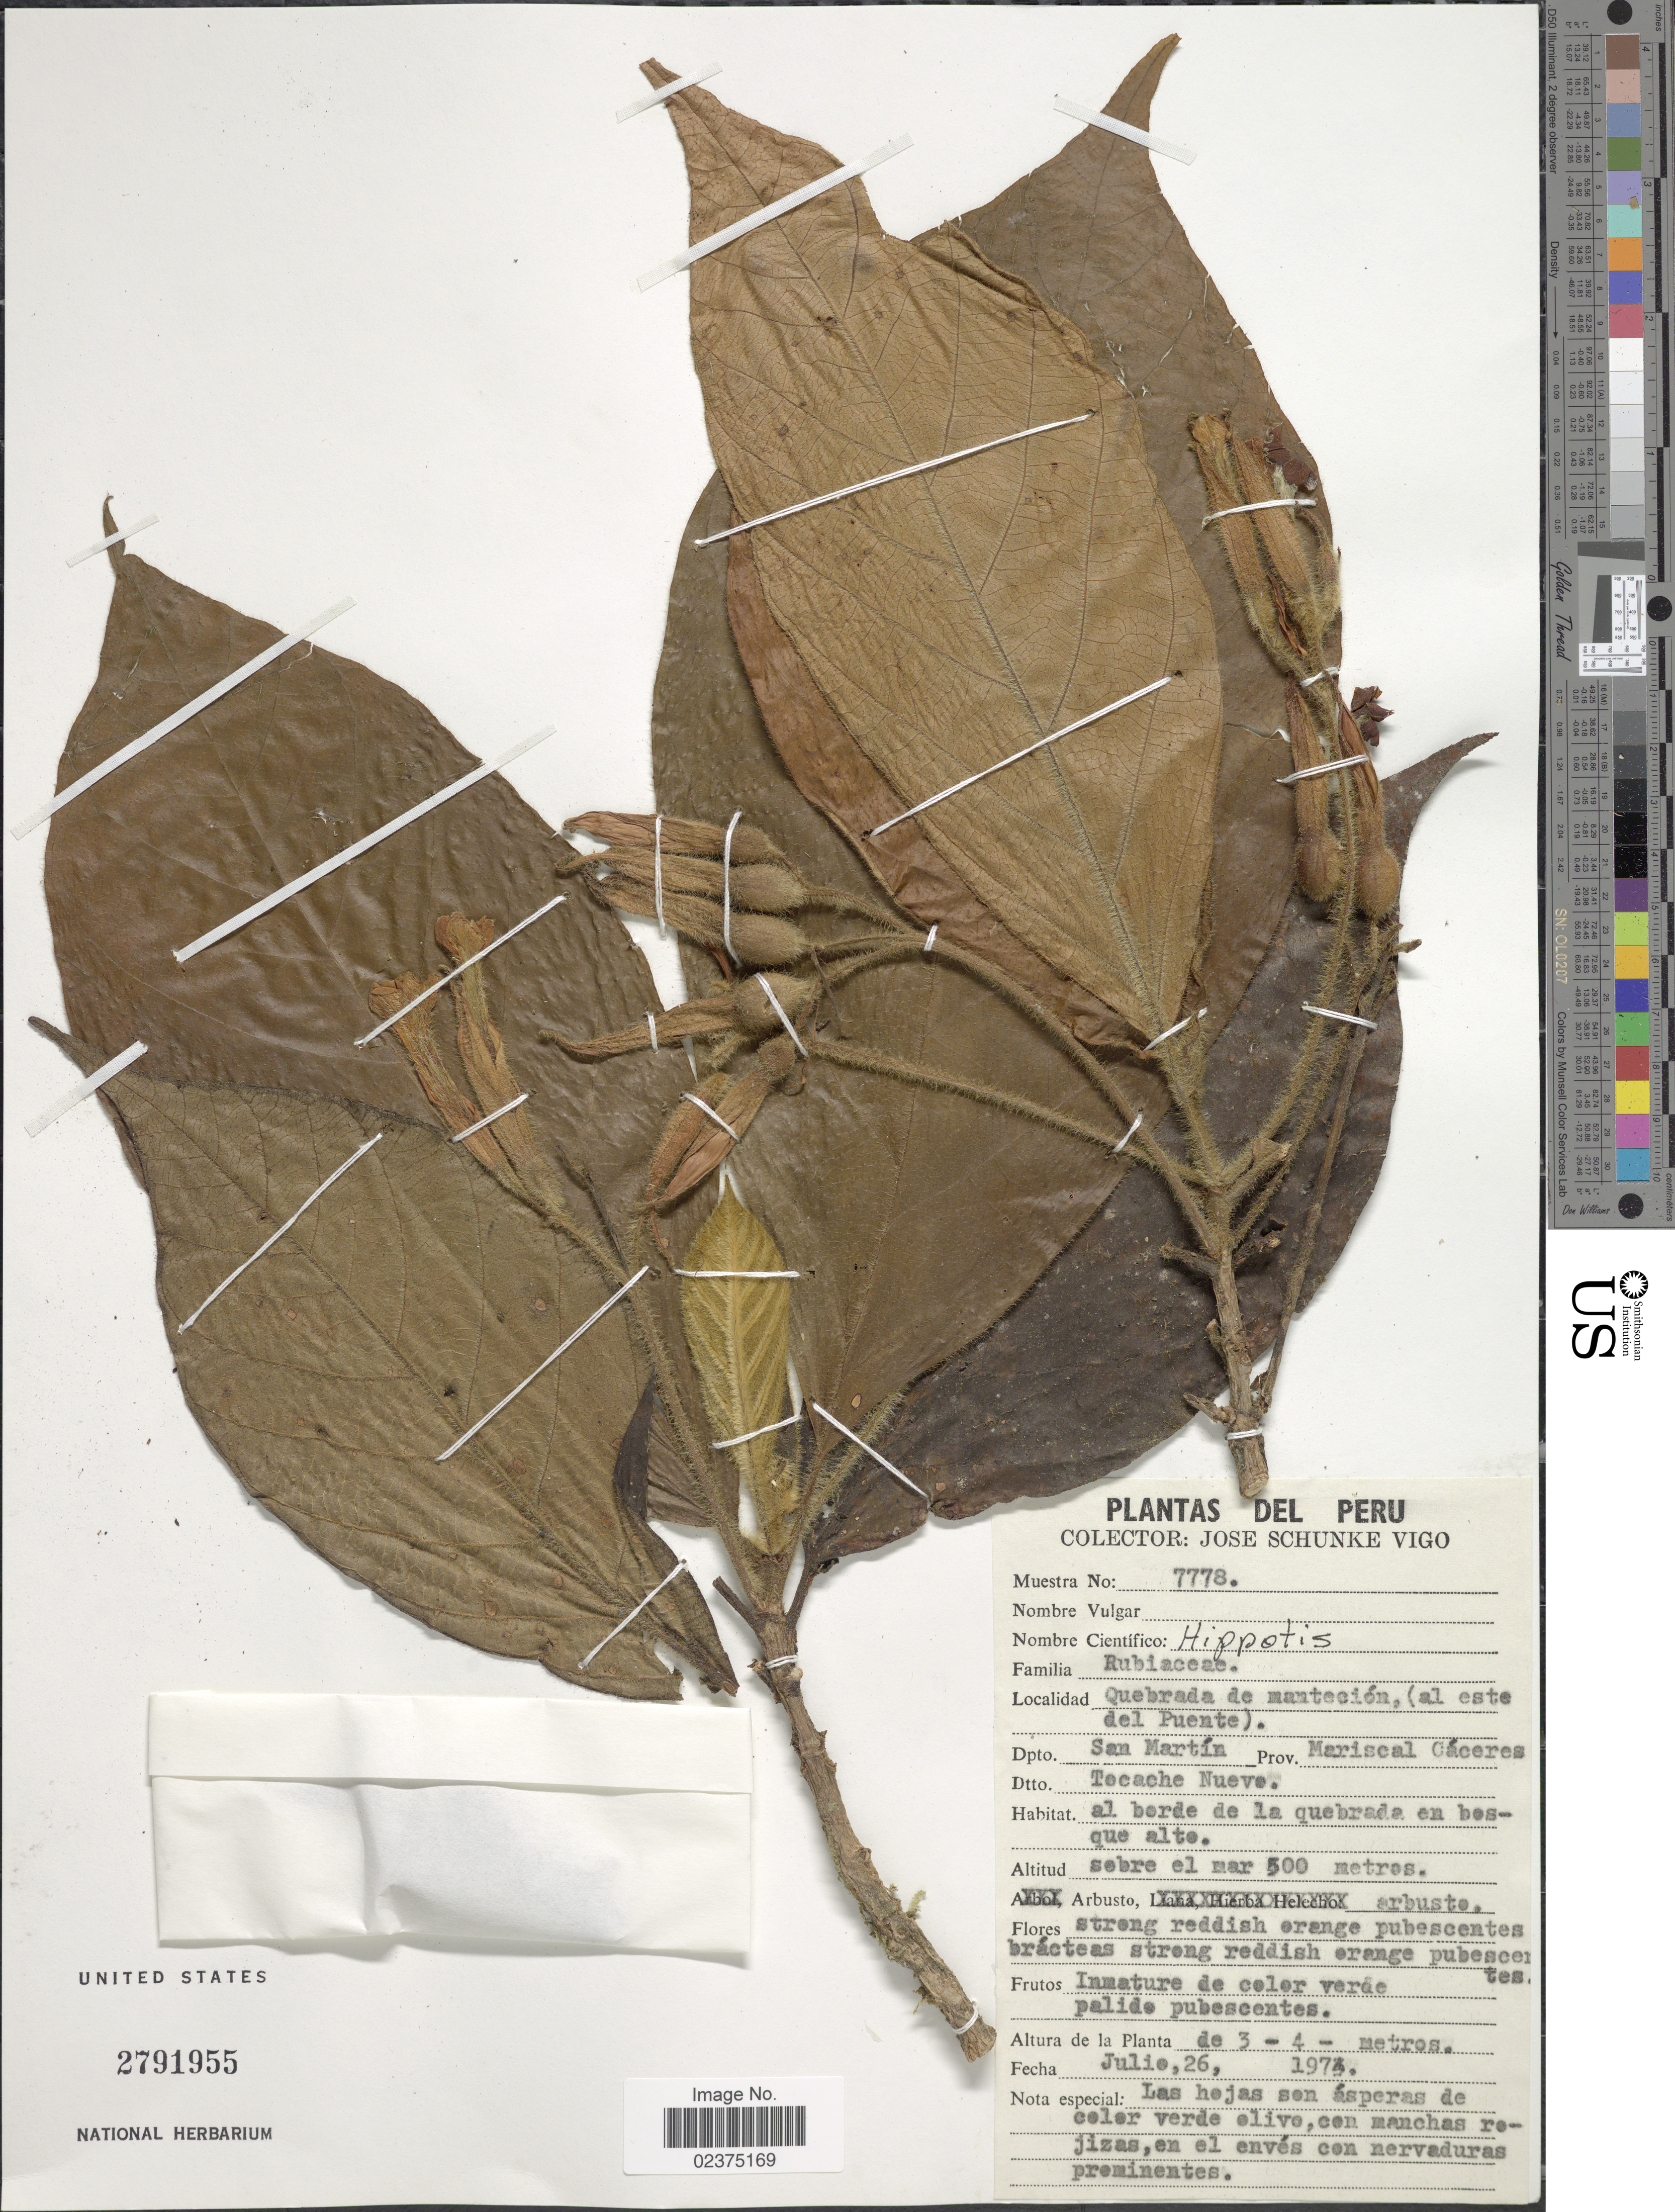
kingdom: Plantae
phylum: Tracheophyta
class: Magnoliopsida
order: Gentianales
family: Rubiaceae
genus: Hippotis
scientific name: Hippotis sp.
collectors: J. Schunke Vigo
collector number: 7778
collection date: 1973-07-26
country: Peru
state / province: San Martín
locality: Quebrada de manteción, (al este del Puente, Dpto San Martín, Prov. Mariscal Cáceres, Dtto Tecache Nuevo, al borde de la quebrada en bosque alto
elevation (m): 500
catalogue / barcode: US 2791955